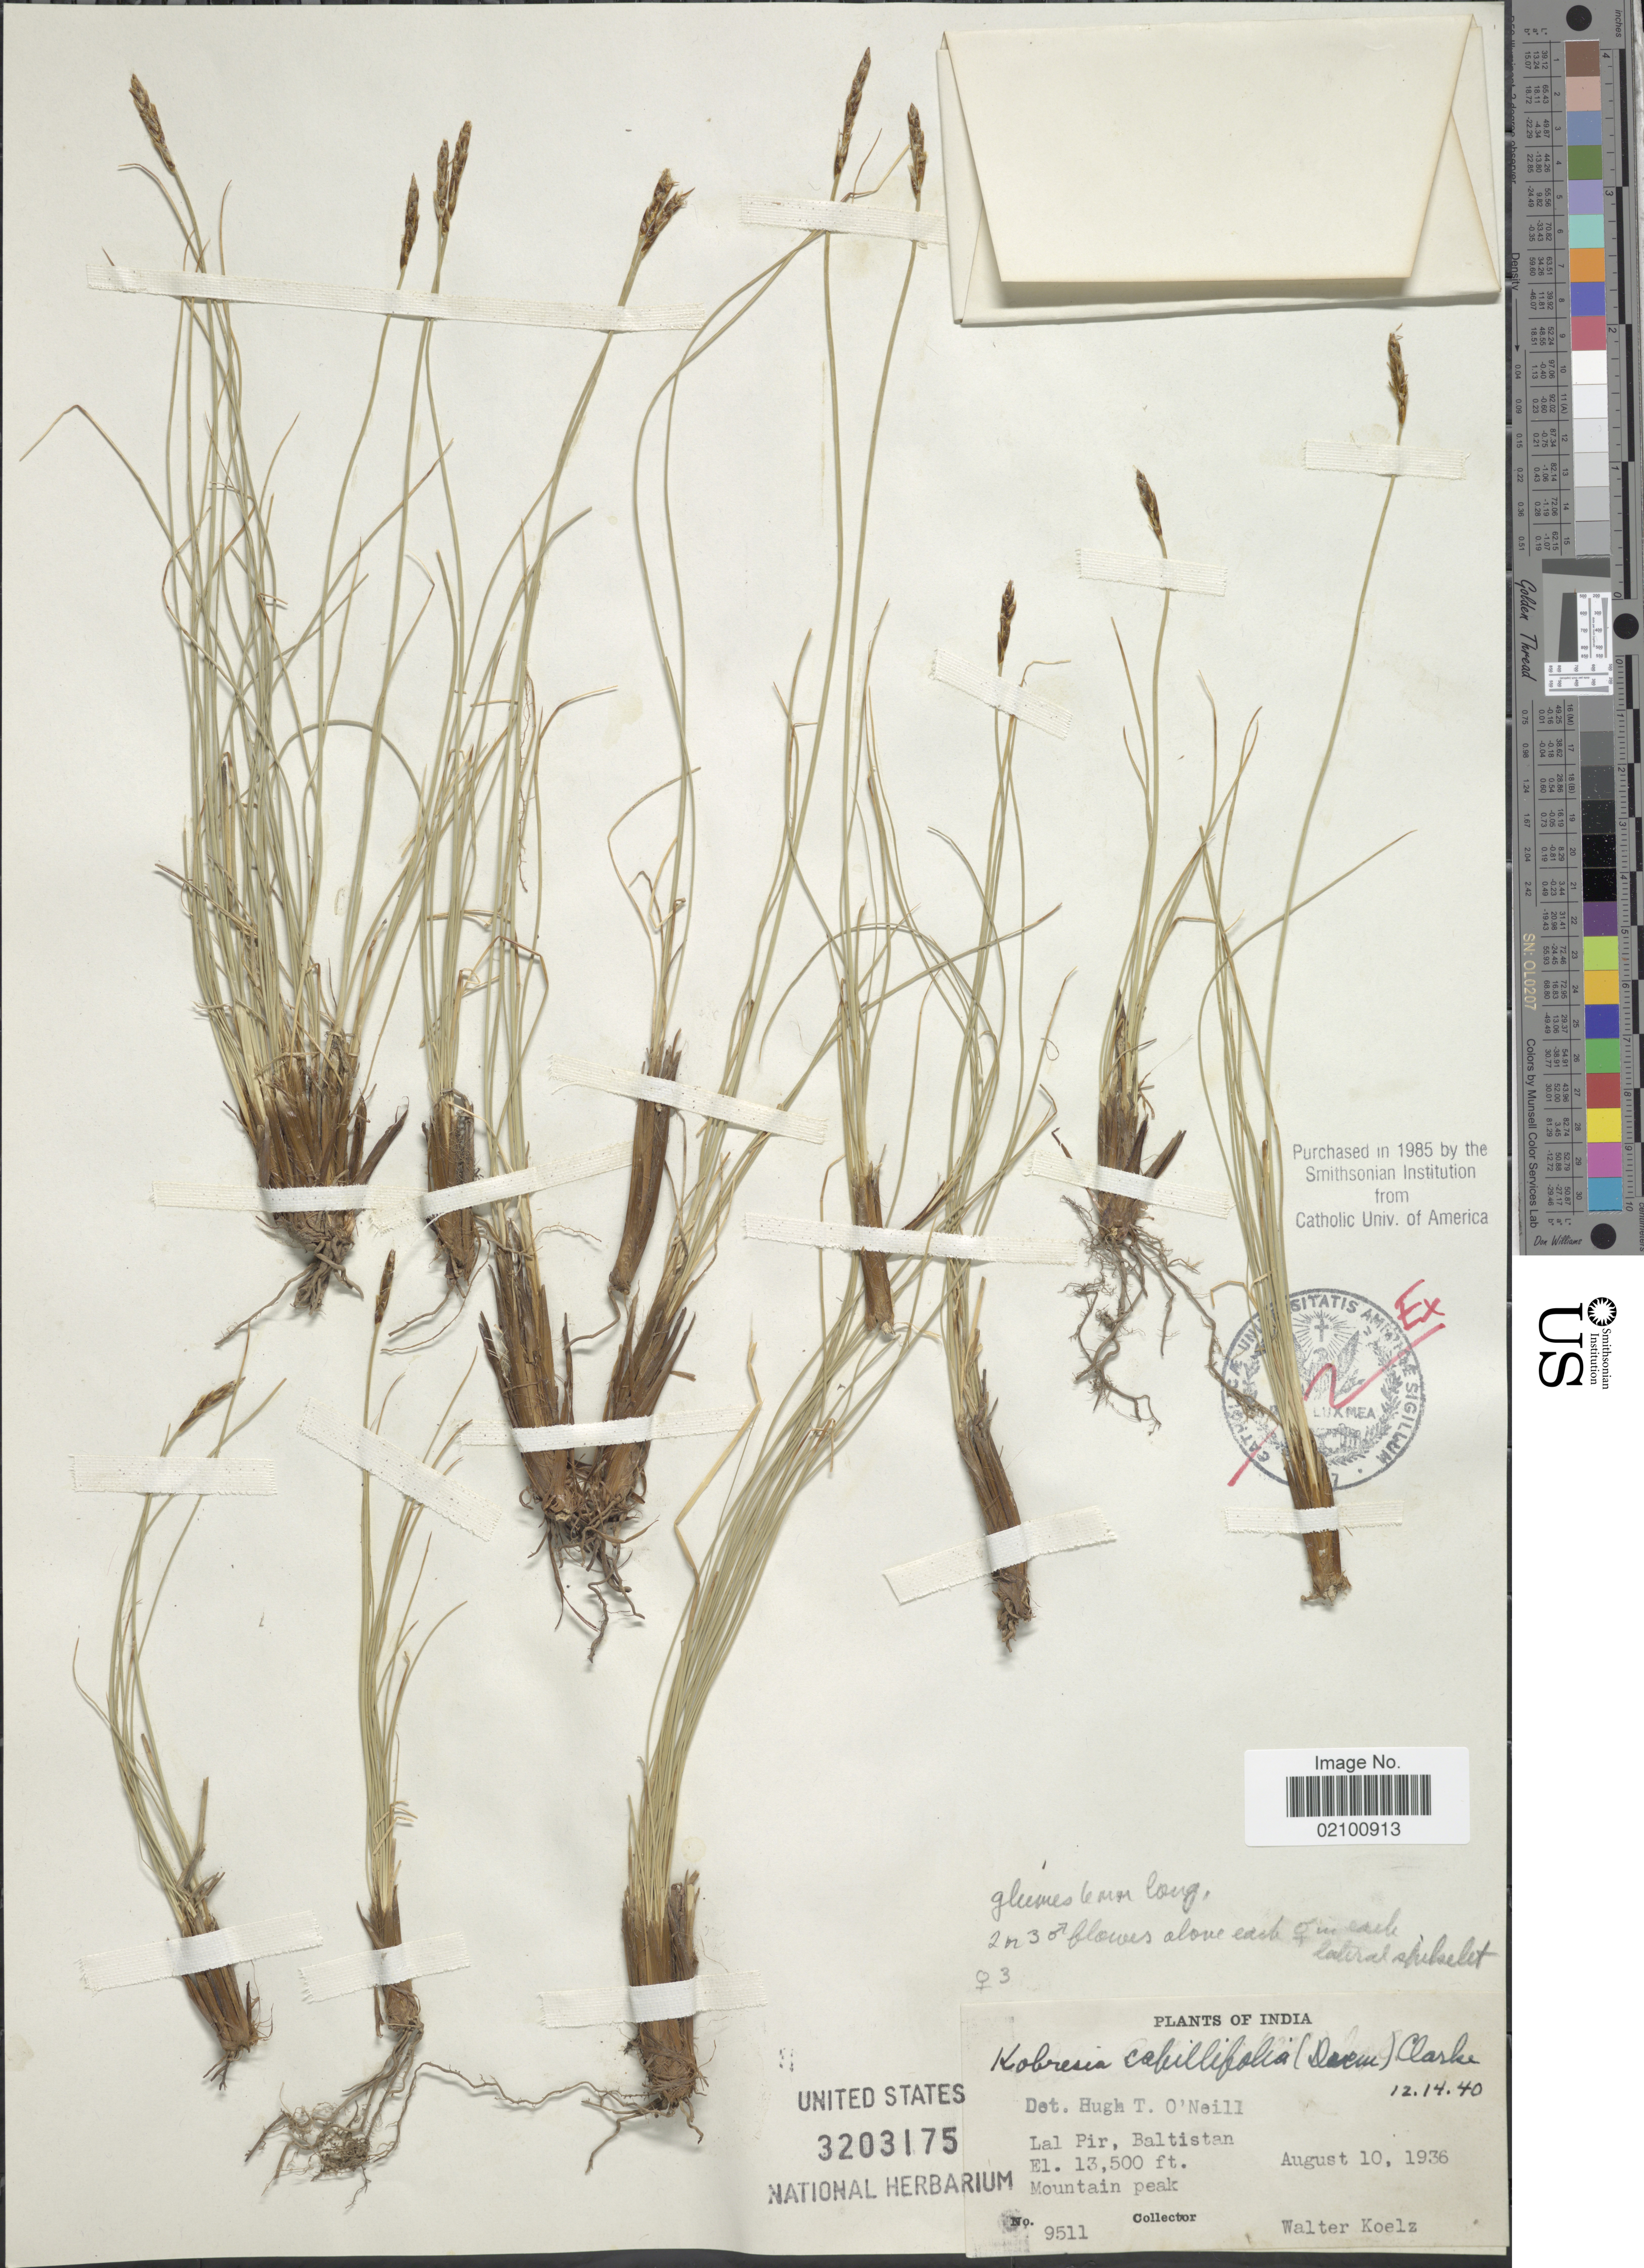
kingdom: Plantae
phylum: Tracheophyta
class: Liliopsida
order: Poales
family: Cyperaceae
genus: Carex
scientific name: Carex capillifolia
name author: (Decne.) S.R. Zhang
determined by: Strong, M. T., (US), Smithsonian Institution - National Museum of Natural History (UNITED STATES)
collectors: W. N. Koelz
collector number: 9511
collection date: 1936-08-10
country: India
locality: Lal Pir, Baltistan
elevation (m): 4115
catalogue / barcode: US 3203175